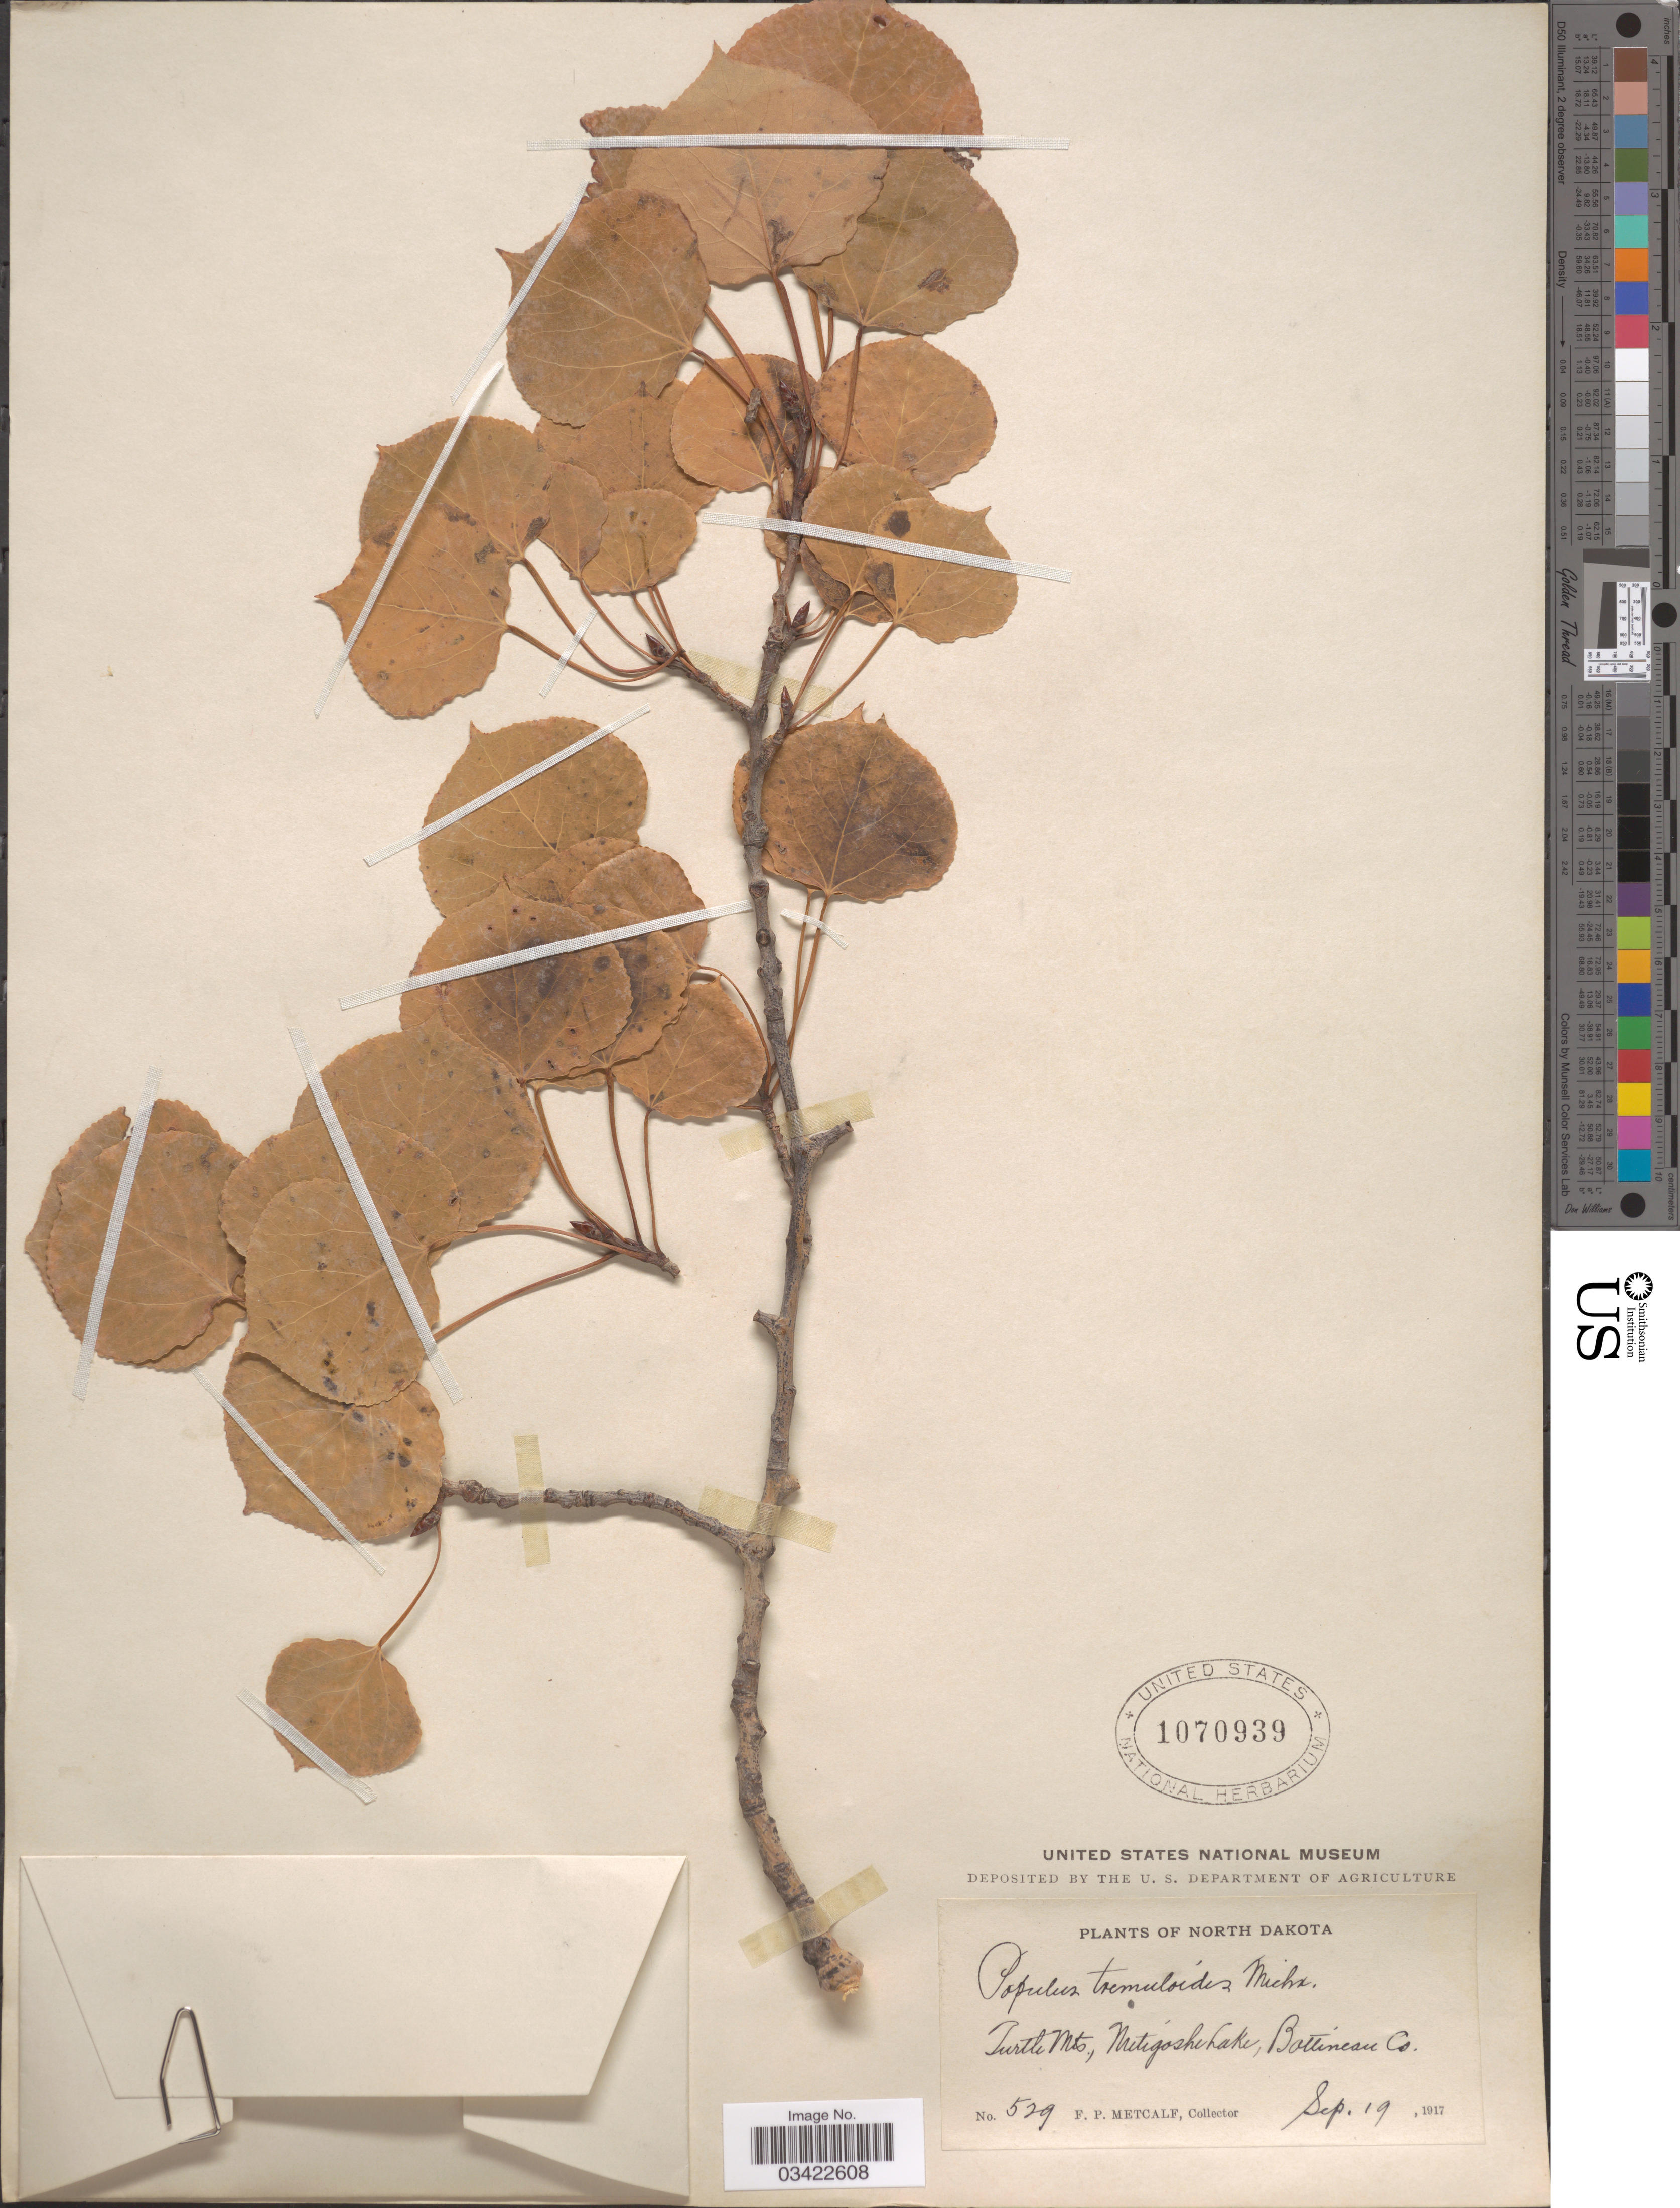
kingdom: Plantae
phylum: Tracheophyta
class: Magnoliopsida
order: Malpighiales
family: Salicaceae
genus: Populus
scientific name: Populus tremuloides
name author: Michx.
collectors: F. Metcalf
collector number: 529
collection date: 1917-09-19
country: United States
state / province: North Dakota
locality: Turtle Mts., Mitigoshe Lake, Bottineau Co.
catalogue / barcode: US 1070939